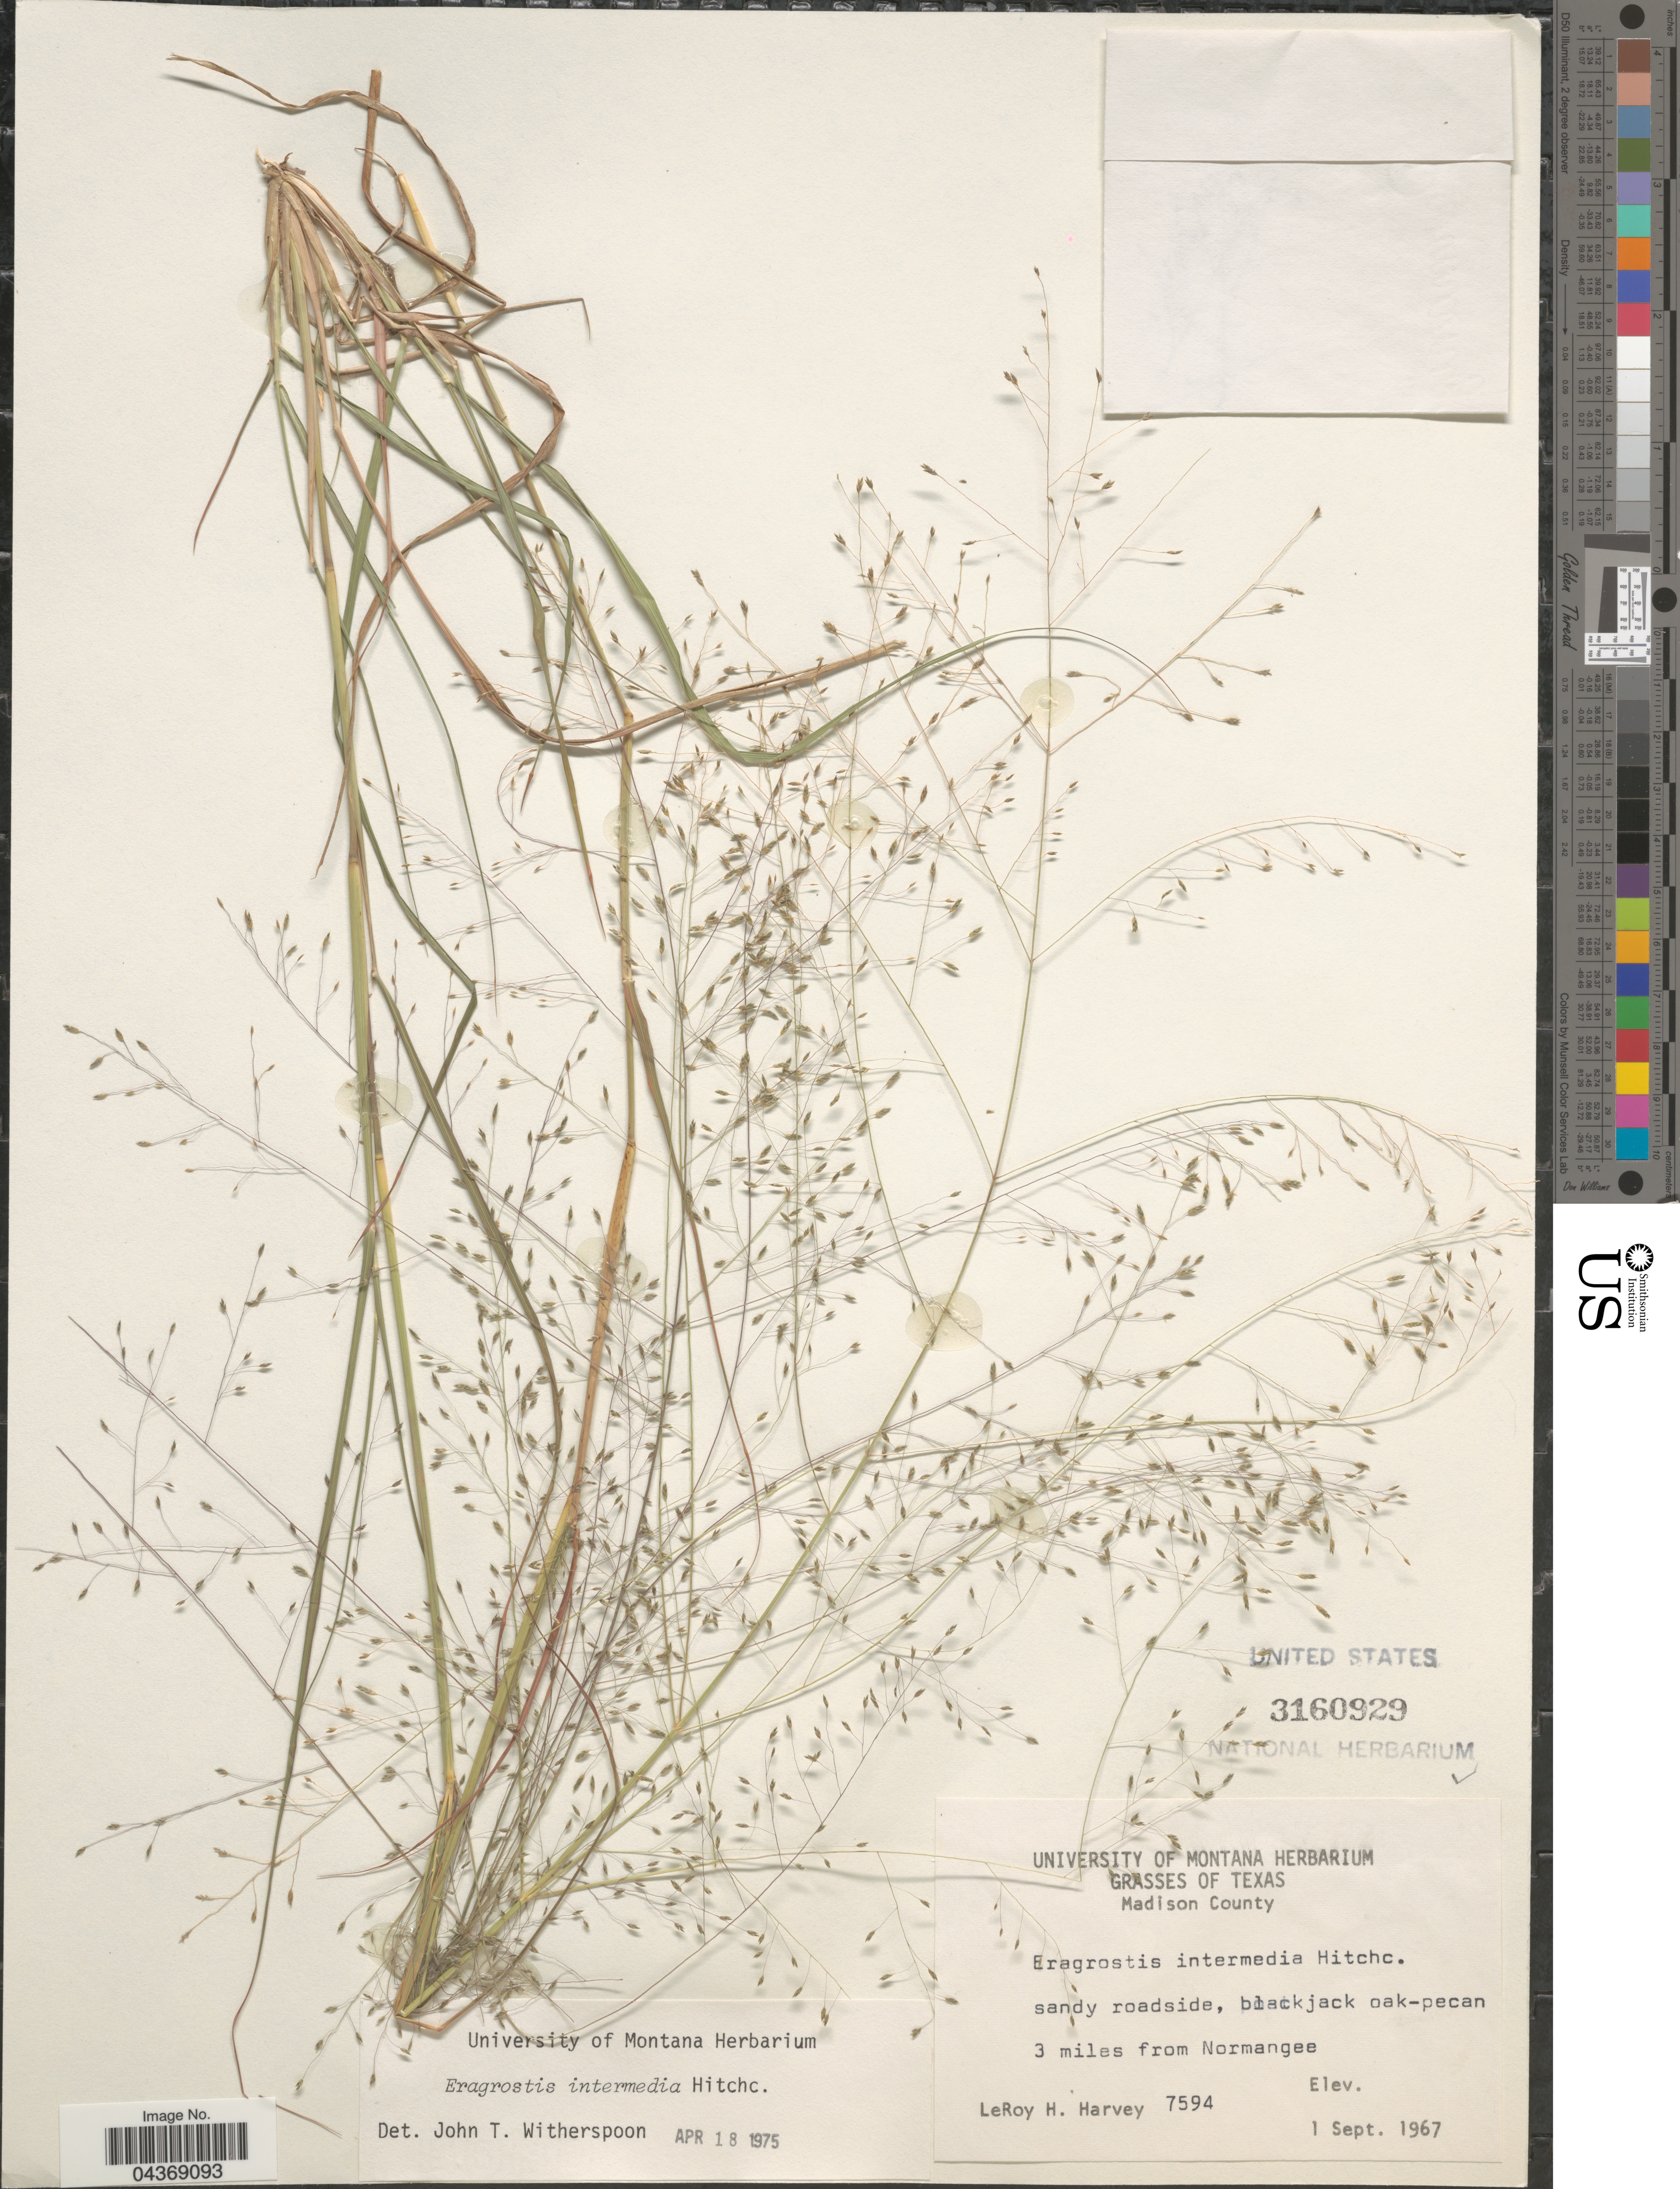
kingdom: Plantae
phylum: Tracheophyta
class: Liliopsida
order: Poales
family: Poaceae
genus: Eragrostis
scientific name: Eragrostis intermedia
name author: Hitchc.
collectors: L. H. Harvey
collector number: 7594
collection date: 1967-09-01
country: United States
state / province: Texas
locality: Madison County. Sandy roadside, blackjack oak-pecan. 3 miles from Normangee.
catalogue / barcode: US 3160929